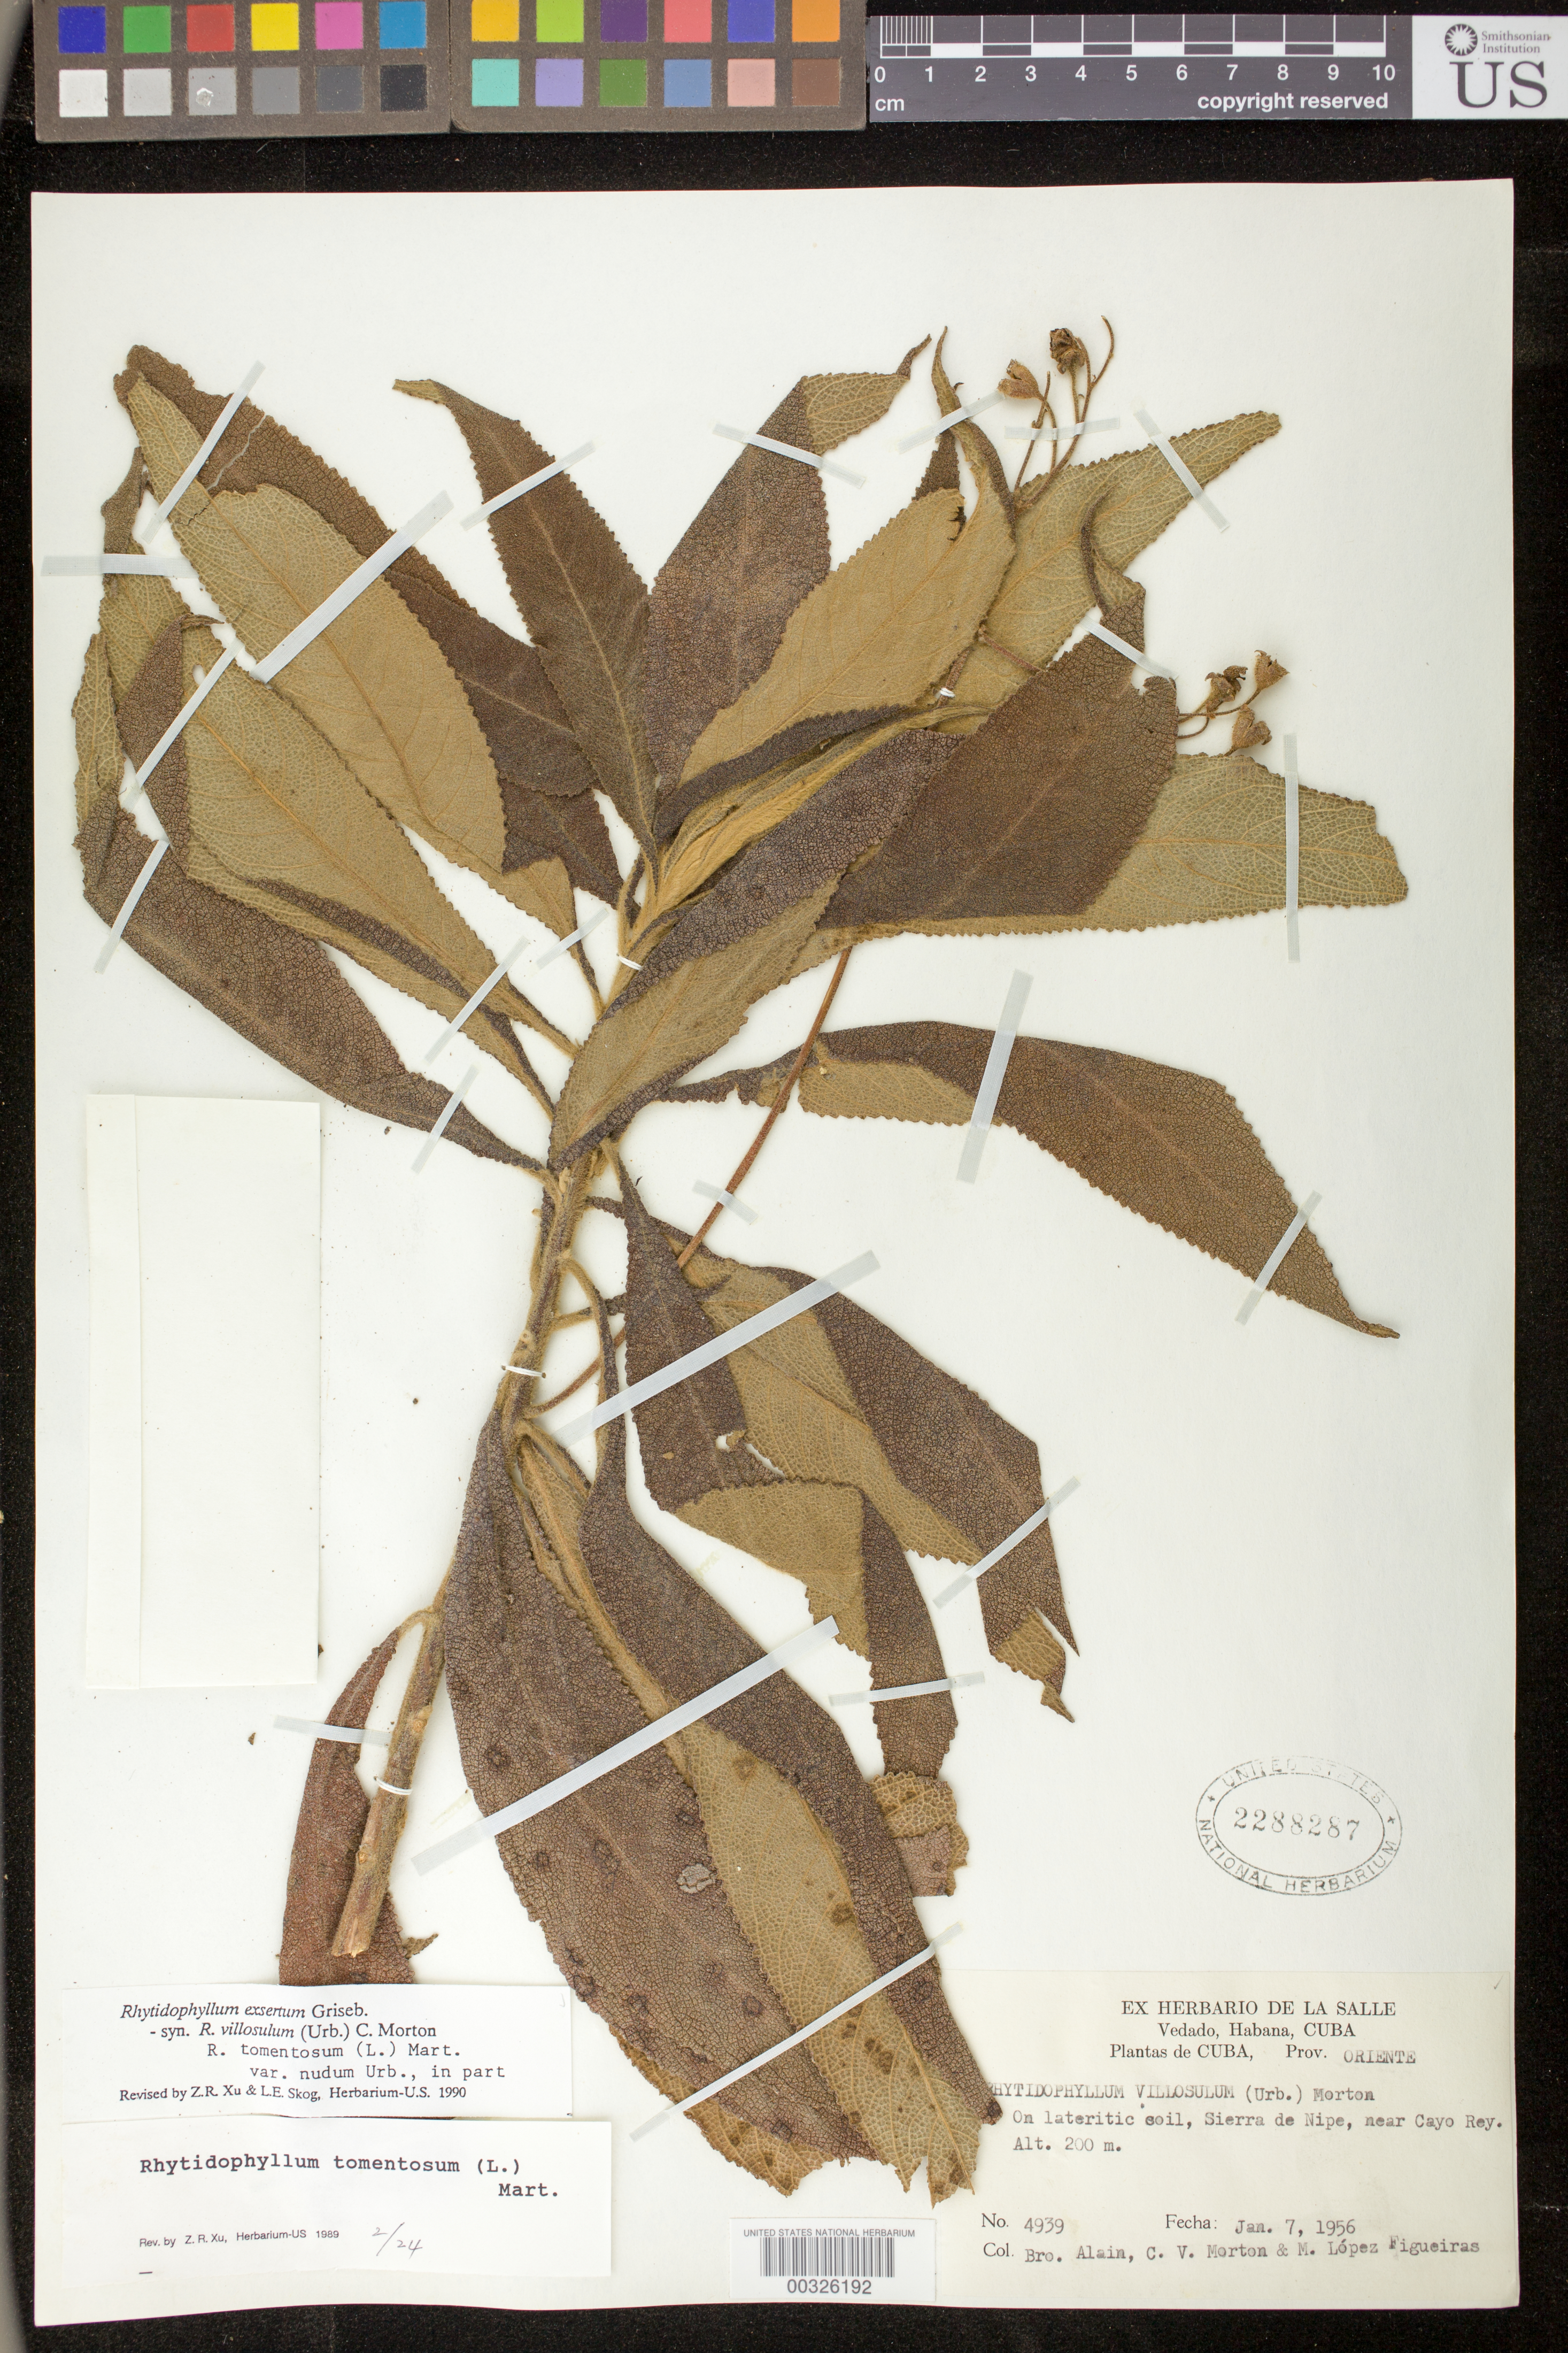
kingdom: Plantae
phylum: Tracheophyta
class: Magnoliopsida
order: Lamiales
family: Gesneriaceae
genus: Rhytidophyllum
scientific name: Rhytidophyllum exsertum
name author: Griseb.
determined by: Skog, Laurence E.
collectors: A. H. Liogier, C. V. Morton & M. López Figueiras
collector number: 4939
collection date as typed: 07 Jan 1956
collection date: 1956-01-07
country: Cuba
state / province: Oriente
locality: Sierra de Nipe, near Cayo Rey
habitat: On lateritic soil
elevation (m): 200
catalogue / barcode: US 2288287